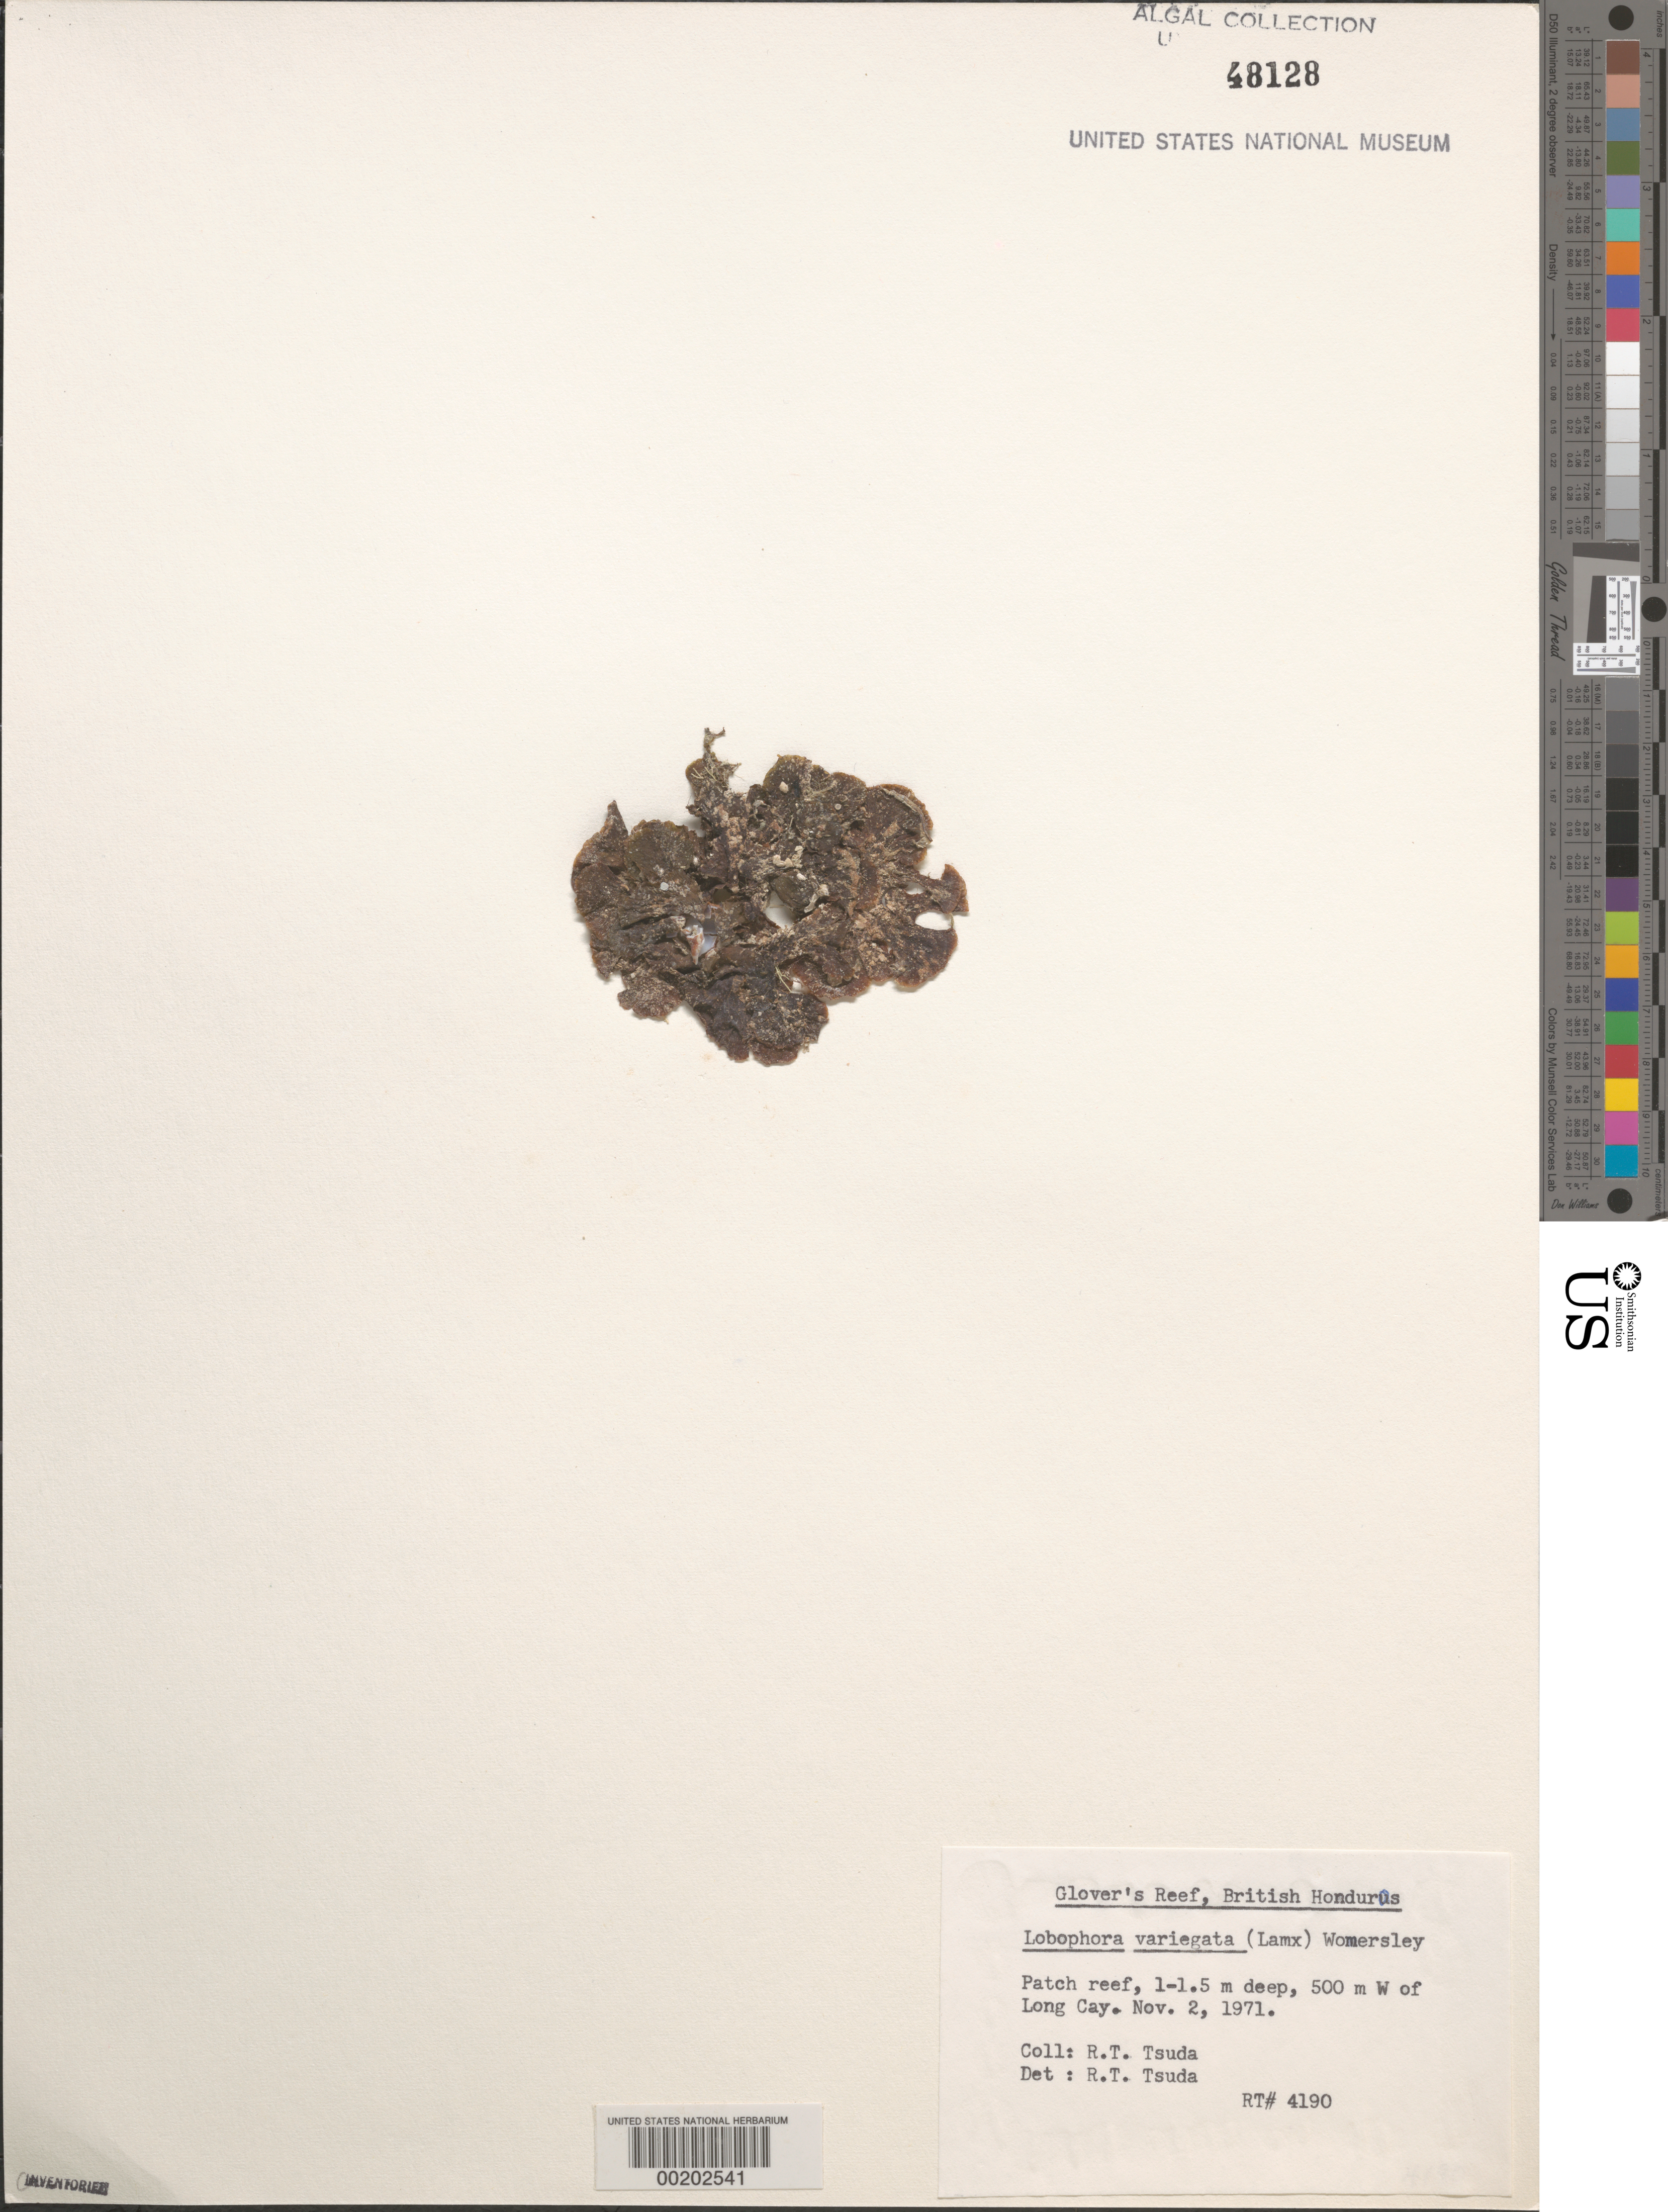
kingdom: Chromista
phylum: Ochrophyta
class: Phaeophyceae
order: Dictyotales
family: Dictyotaceae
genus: Lobophora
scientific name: Lobophora variegata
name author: (J.V.Lamouroux) Womersley & E.C. Oliveira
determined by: Tsuda, R. T.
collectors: R. Tsuda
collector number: Rt 4190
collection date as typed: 02 Nov 1971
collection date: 1971-11-02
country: Belize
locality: Glover's Reef, W of Long Cay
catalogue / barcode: US 48128